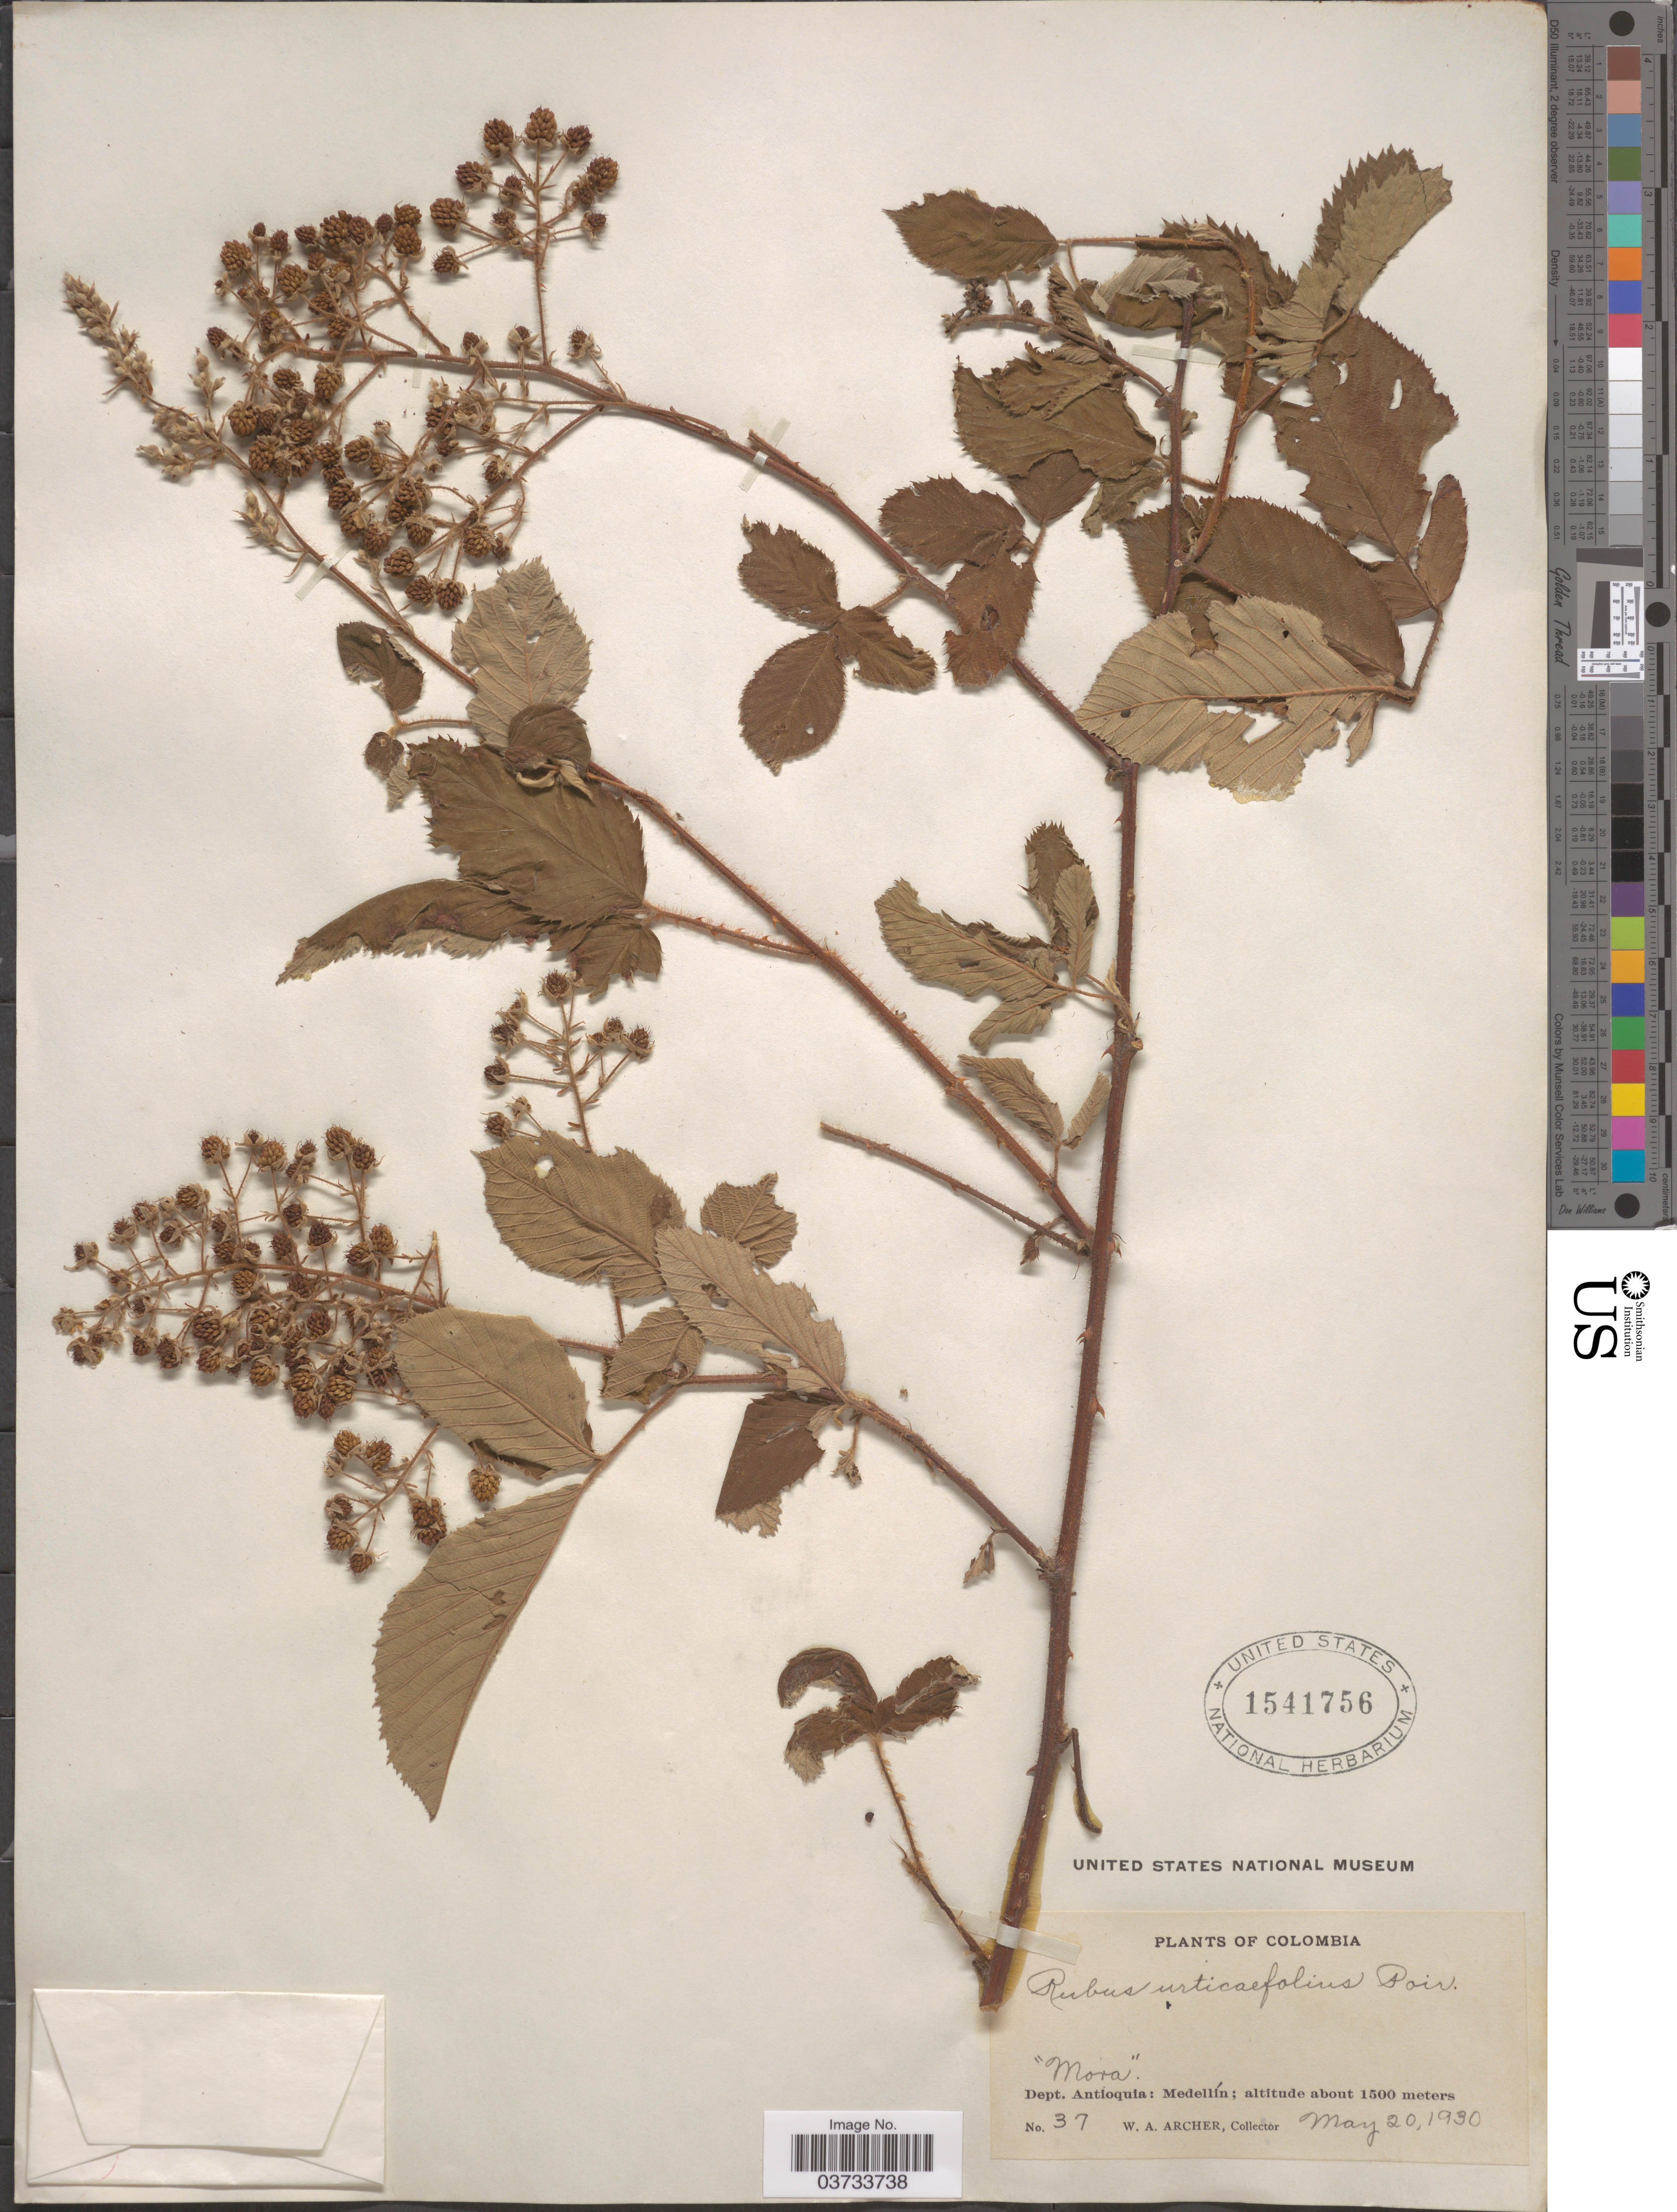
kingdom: Plantae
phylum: Tracheophyta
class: Magnoliopsida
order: Rosales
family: Rosaceae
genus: Rubus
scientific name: Rubus urticifolius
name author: Poir.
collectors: W. Archer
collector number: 37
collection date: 1930-05-20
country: Colombia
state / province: Antioquia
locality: Dept. Antioquia: Medellín.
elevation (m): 1500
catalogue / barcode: US 1541756